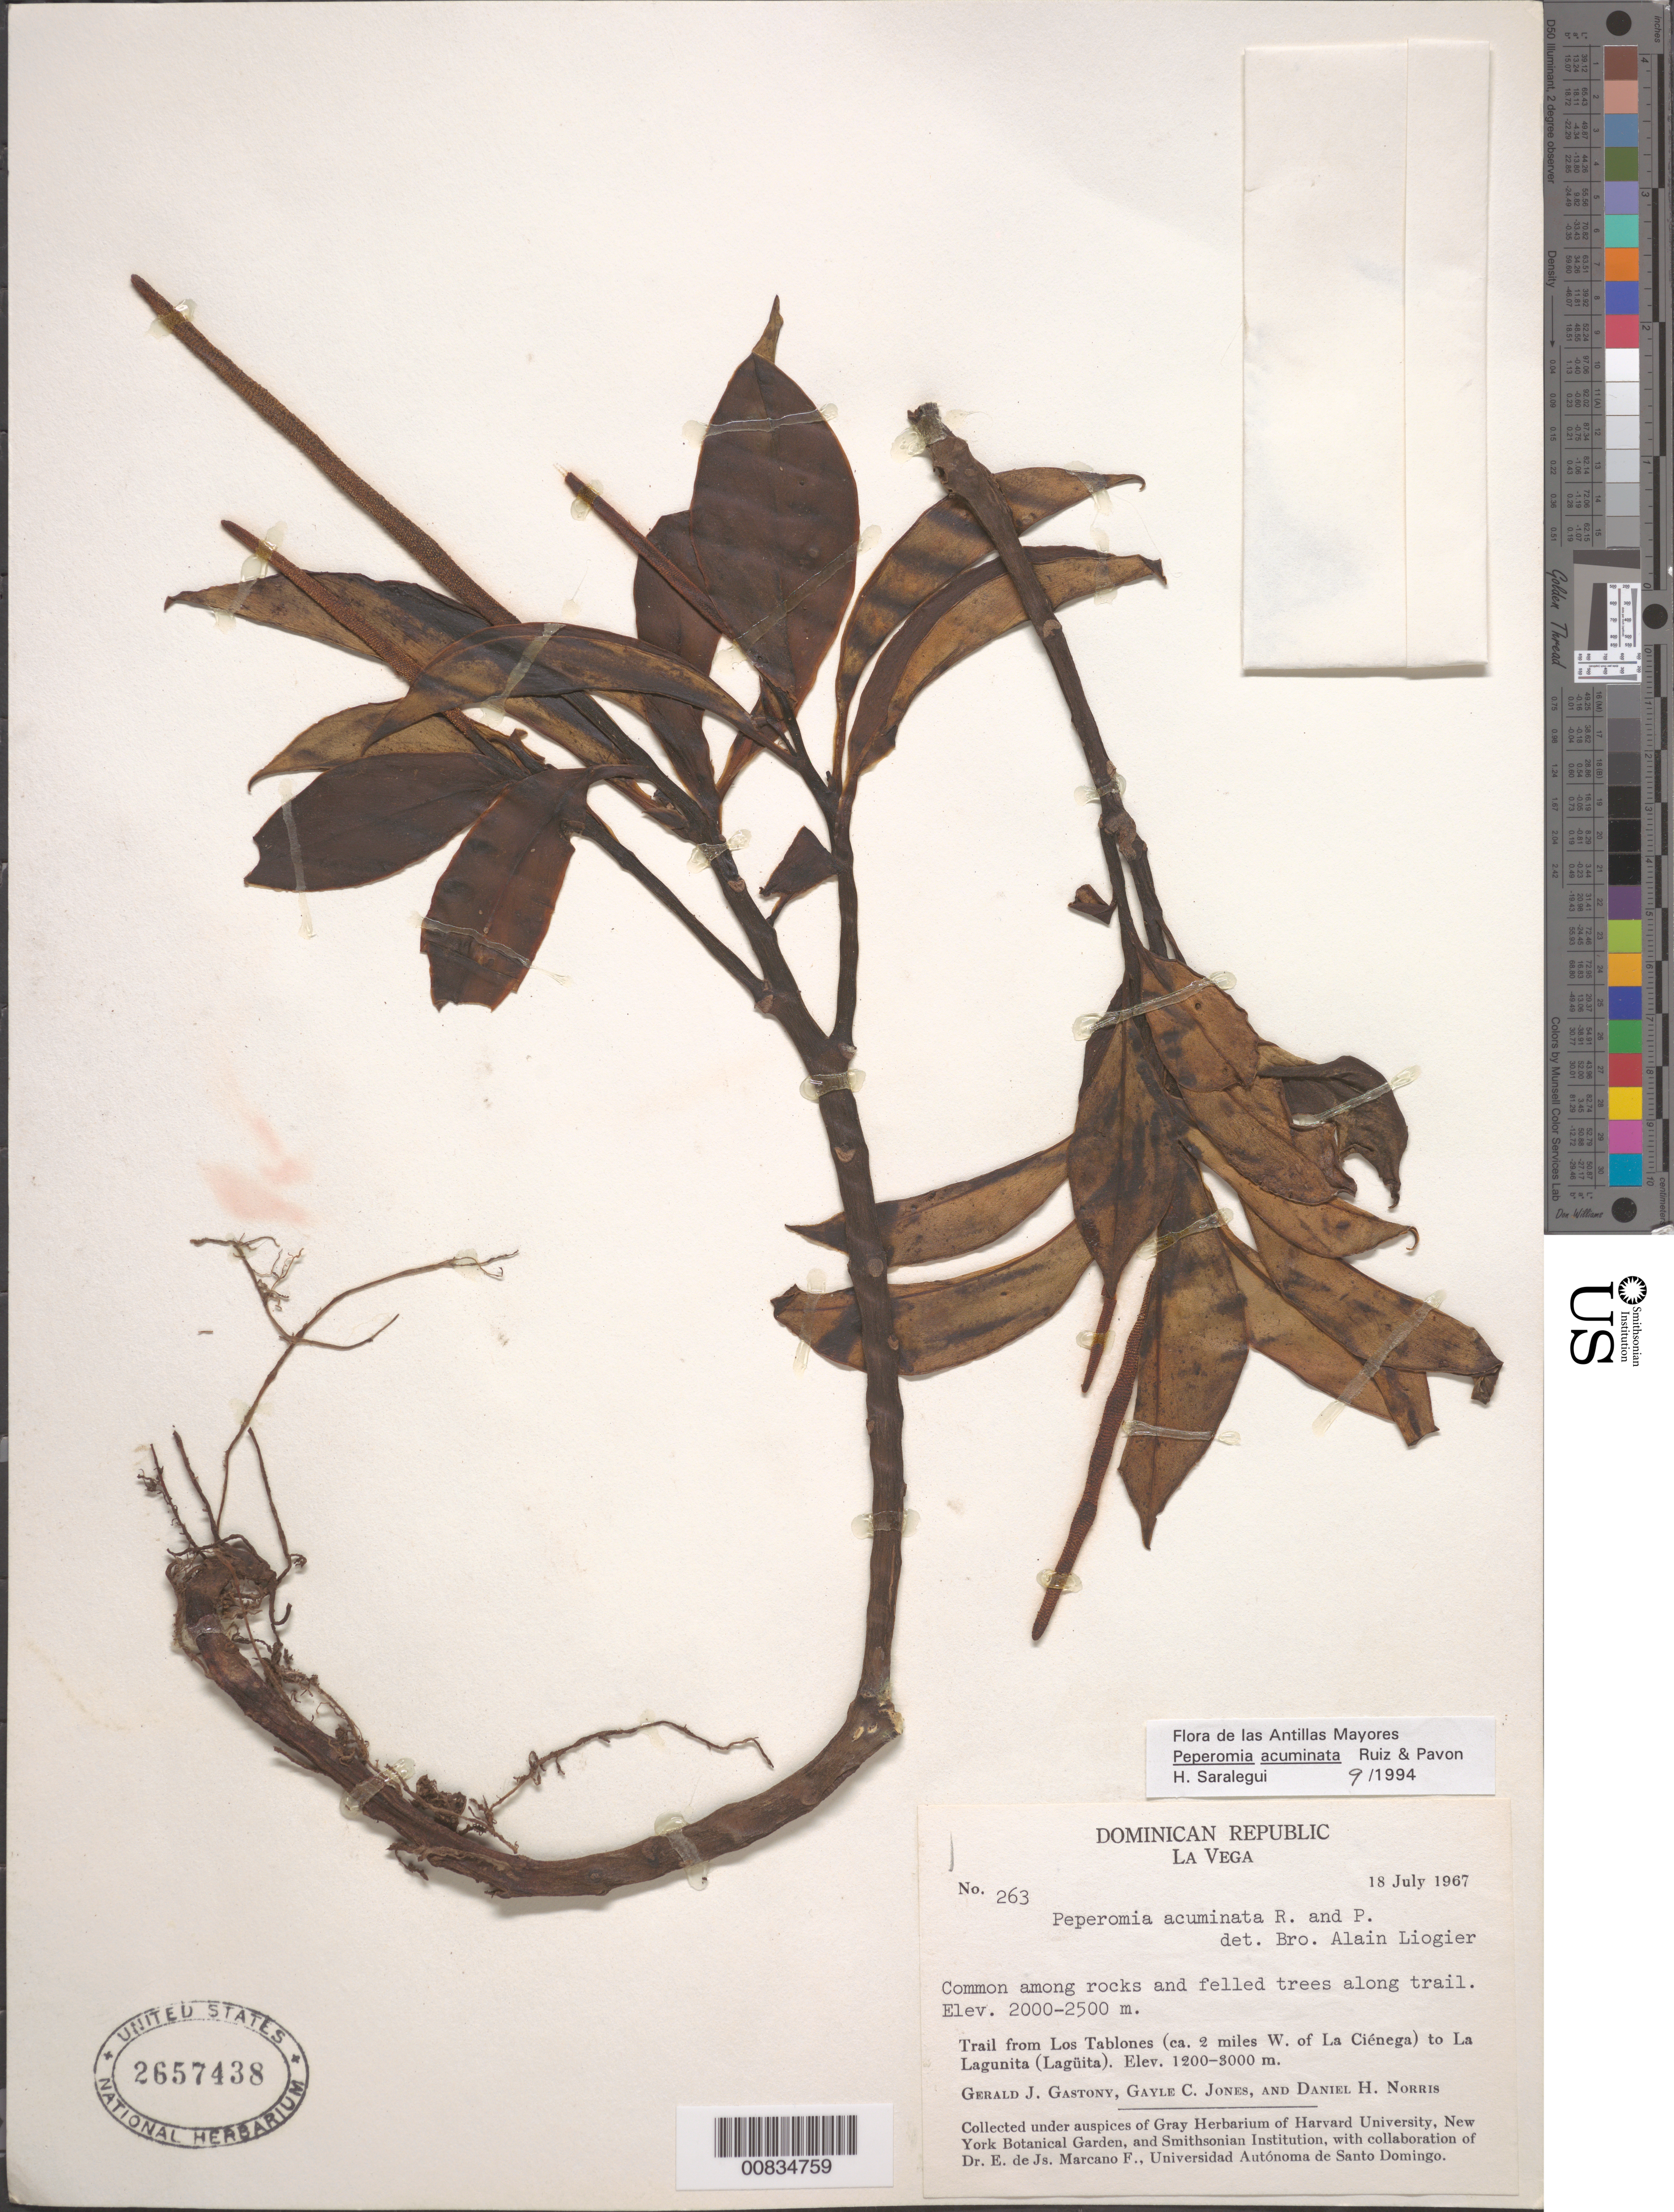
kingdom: Plantae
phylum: Tracheophyta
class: Magnoliopsida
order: Piperales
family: Piperaceae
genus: Peperomia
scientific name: Peperomia acuminata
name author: Ruiz & Pav.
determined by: Saralegui Boza, H., (HAJB), Jardin Botanico Nacional (Habana)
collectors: G. Gastony, G. C. Jones & D. H. Norris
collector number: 263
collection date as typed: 18 Jul 1967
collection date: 1967-07-18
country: Dominican Republic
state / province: La Vega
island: Hispaniola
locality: Trail from Los Tablones (ca. 2 miles W of la Ciénaga) to La Lagunita (Lagüita).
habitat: Among rocks and felled trees along trail.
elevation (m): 2000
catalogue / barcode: US 2657438